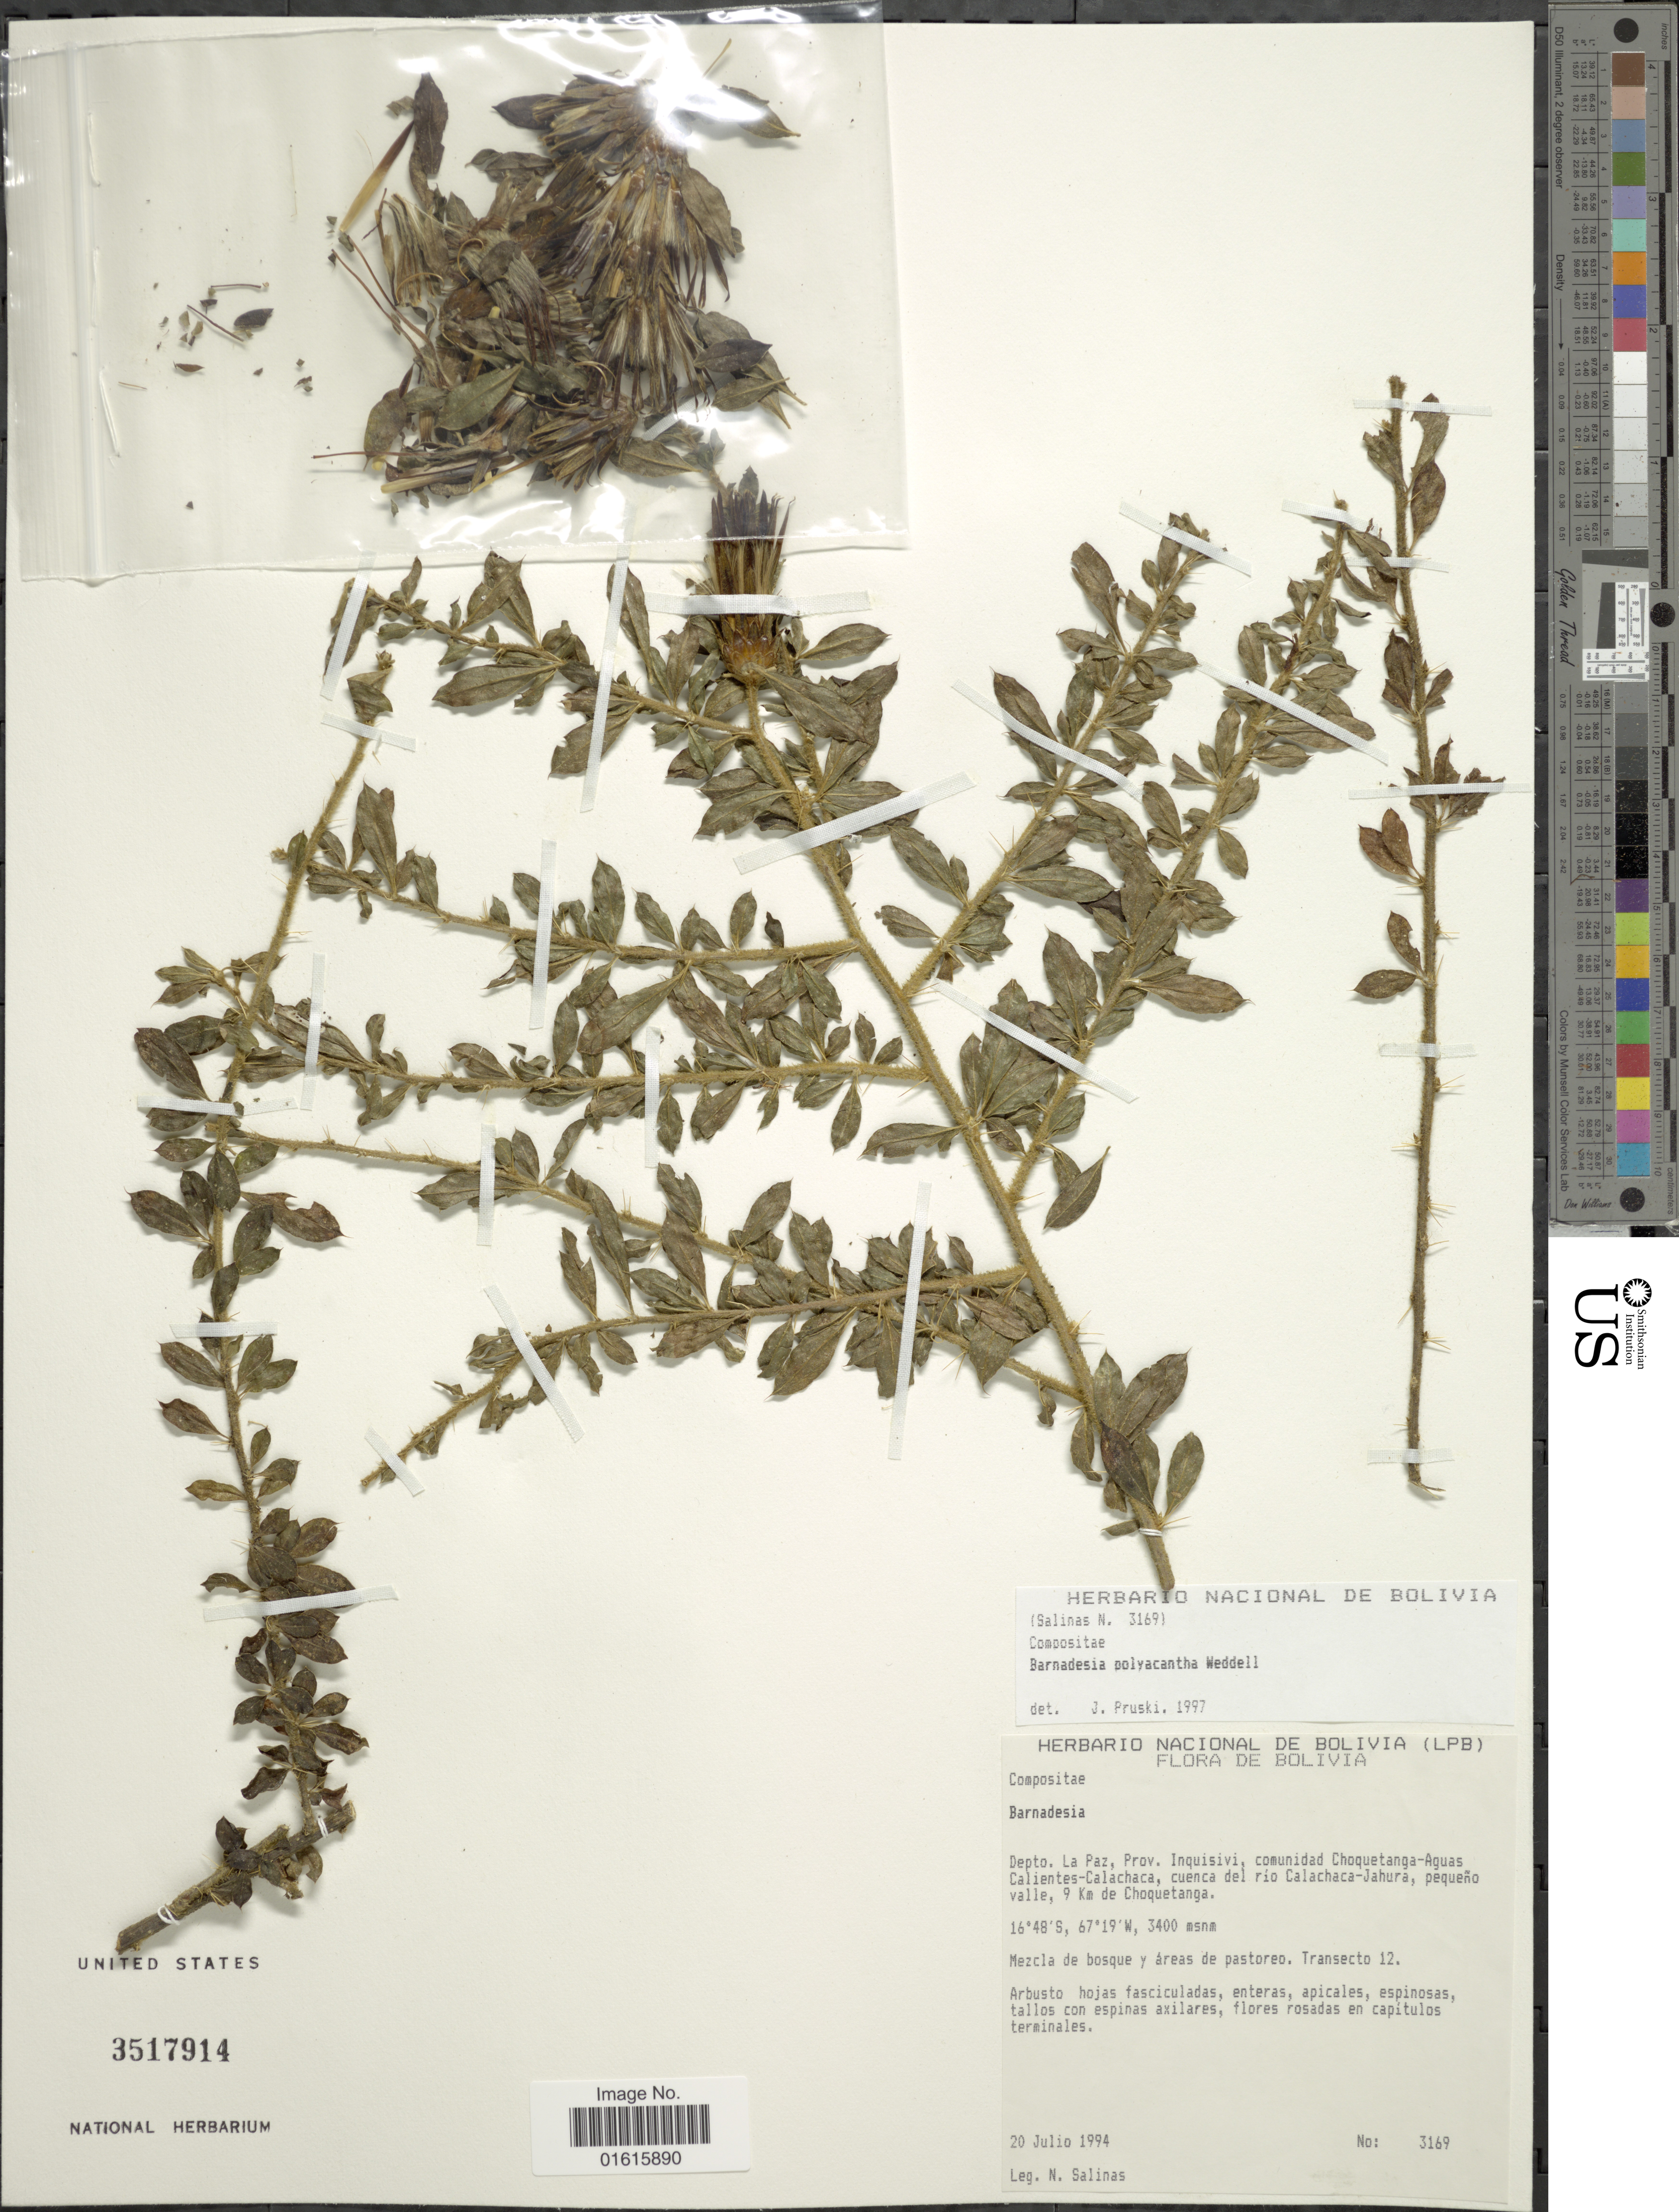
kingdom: Plantae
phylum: Tracheophyta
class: Magnoliopsida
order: Asterales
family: Asteraceae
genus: Barnadesia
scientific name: Barnadesia polyacantha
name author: Wedd.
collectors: N. Salinas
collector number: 3169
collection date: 1994-07-20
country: Bolivia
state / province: La Paz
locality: Prov. Inquisivi, comunidad Choquetanga-Aguas Calientes-Calachaca, cuenca del rio Calachaca-Jahura, pequeno valle, 9 km de Choquetanga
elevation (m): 3400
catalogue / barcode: US 3517914